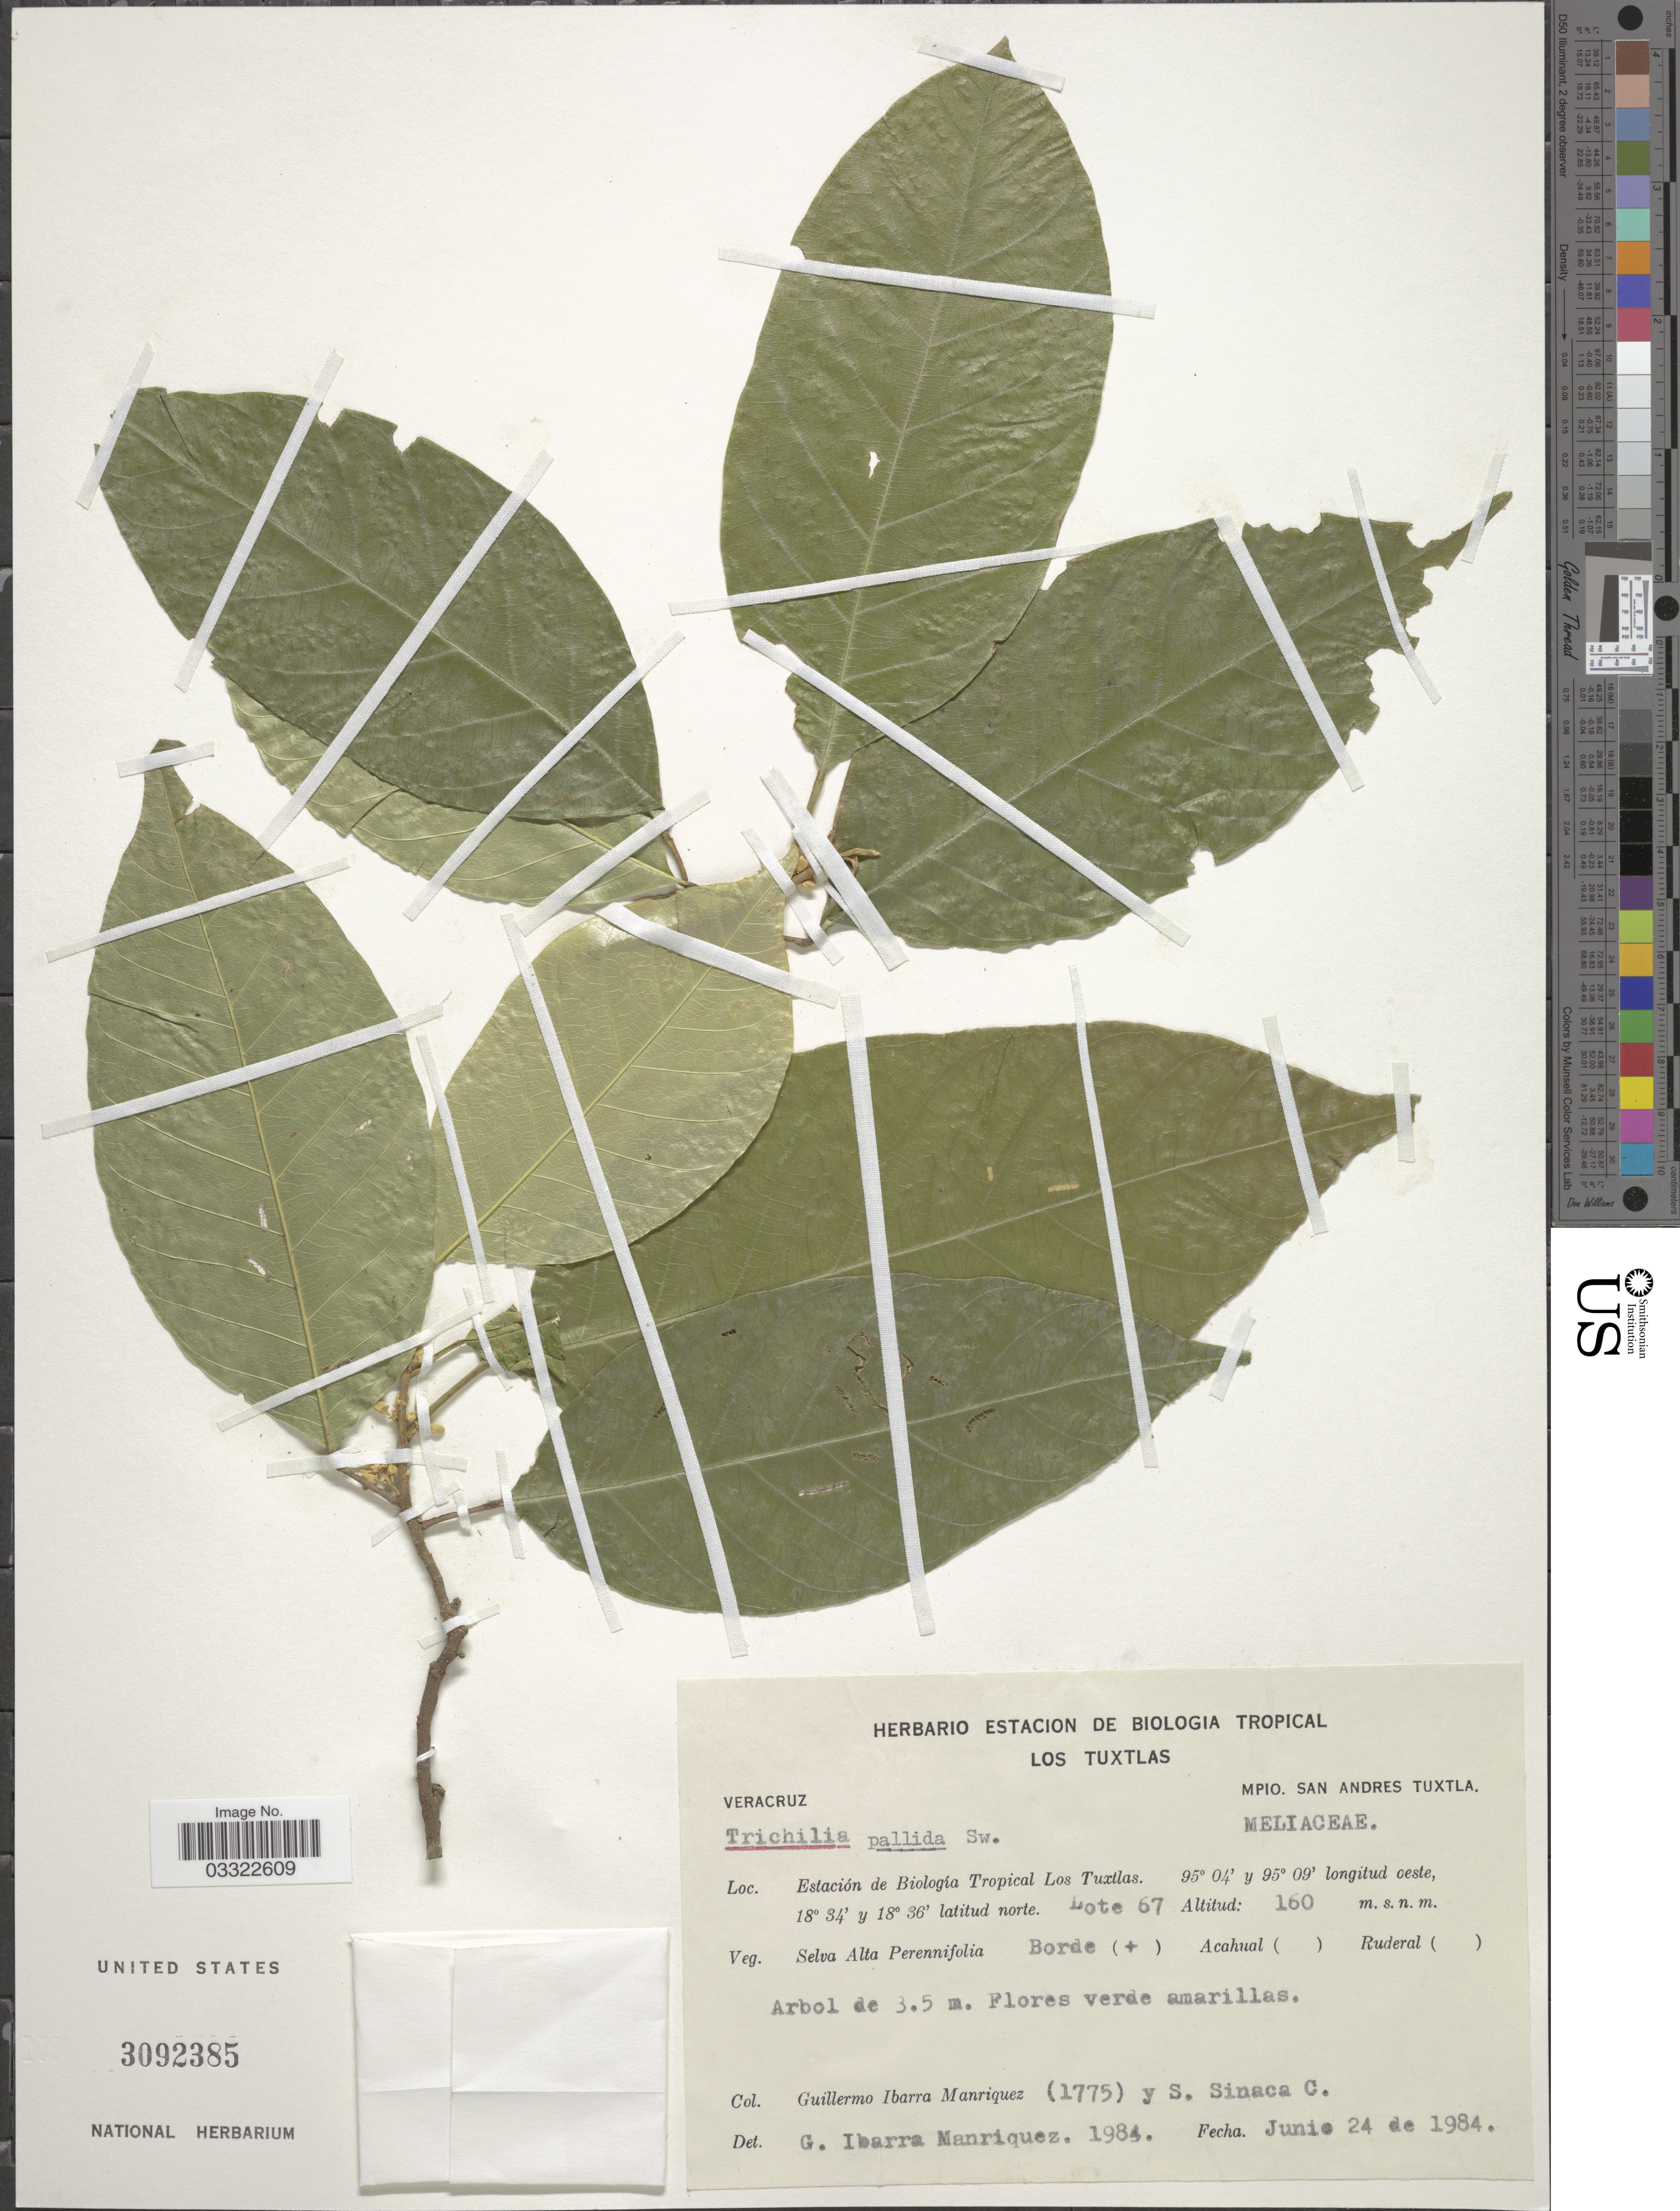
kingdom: Plantae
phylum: Tracheophyta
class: Magnoliopsida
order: Sapindales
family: Meliaceae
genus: Trichilia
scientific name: Trichilia pallida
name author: Sw.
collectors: G. Ibarra-Manríquez & S. Sinaca Colin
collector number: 1775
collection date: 1984-06-24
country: Mexico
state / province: Veracruz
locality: Veracruz. Mpio. San Andres Tuxtla. Estación de Biología Tropical Los Tuxtlas.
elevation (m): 160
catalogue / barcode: US 3092385